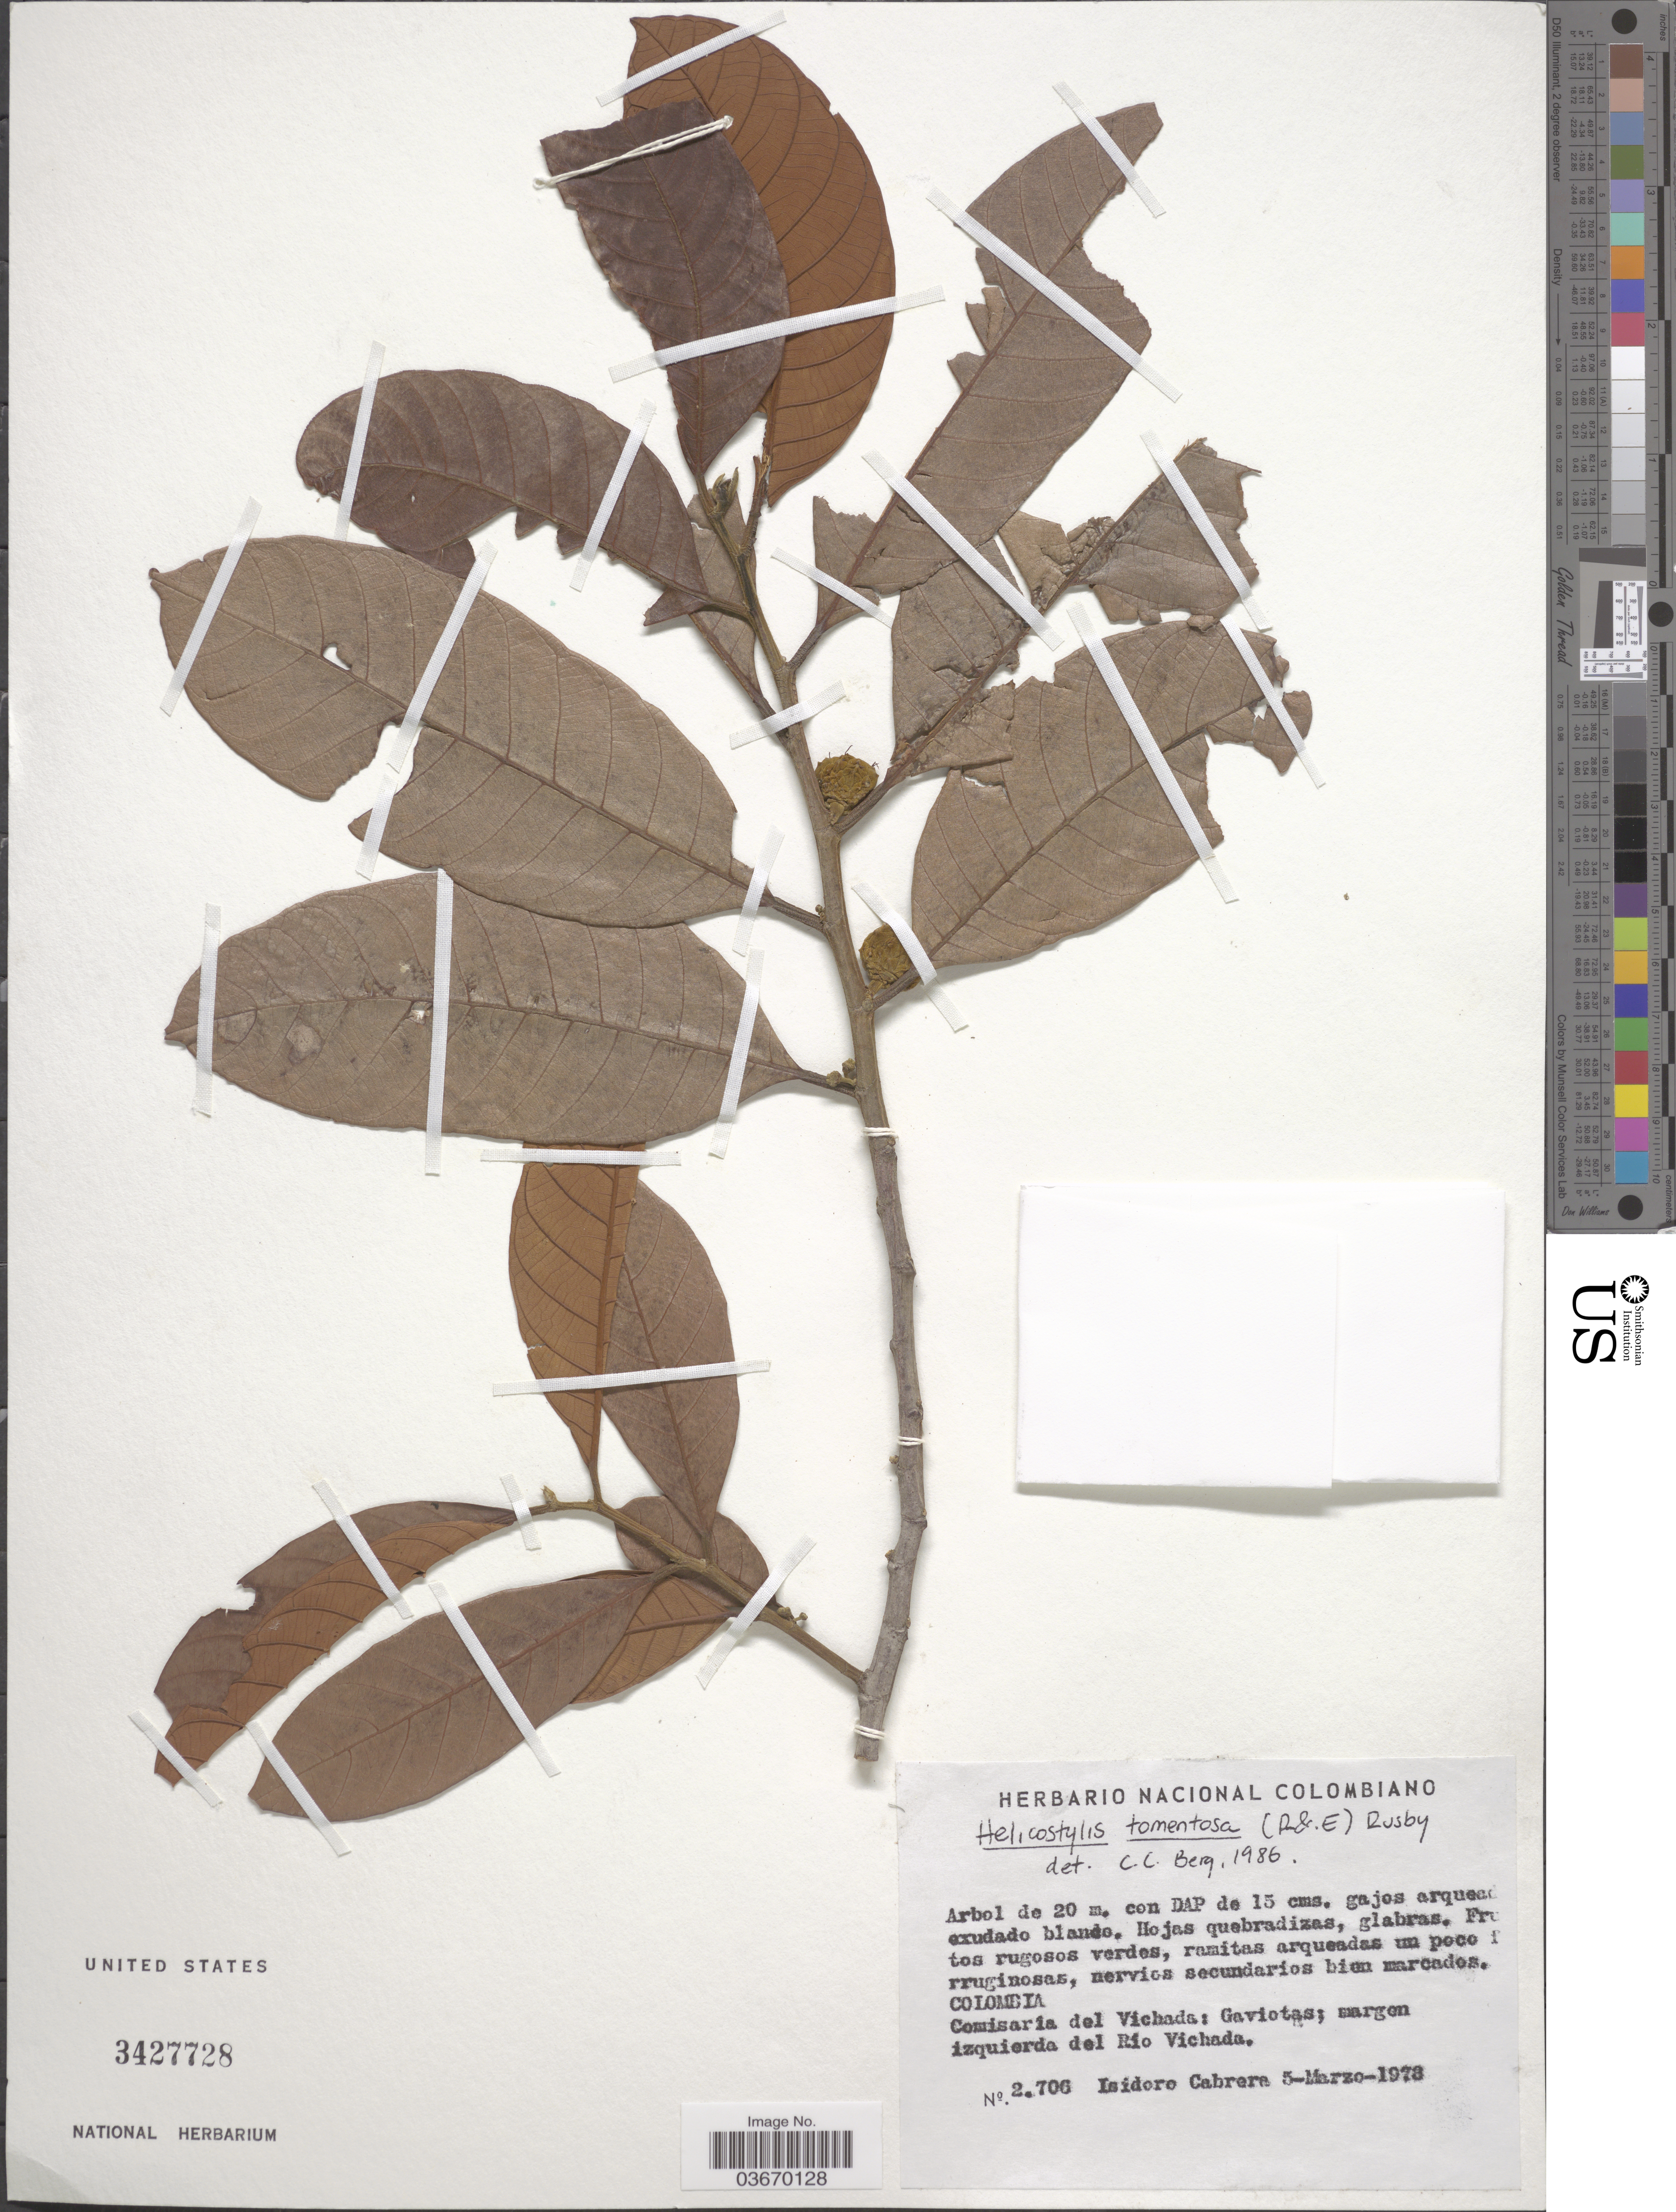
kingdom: Plantae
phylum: Tracheophyta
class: Magnoliopsida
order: Rosales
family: Moraceae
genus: Helicostylis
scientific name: Helicostylis tomentosa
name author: (Poepp. & Endl.) Rusby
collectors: I. Cabrera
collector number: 2706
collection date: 1973-03-05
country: Colombia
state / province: Vichada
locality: Comisaria del Vichada: Gaviotas; margen izquierda del Rio Vichada.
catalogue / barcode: US 3427728